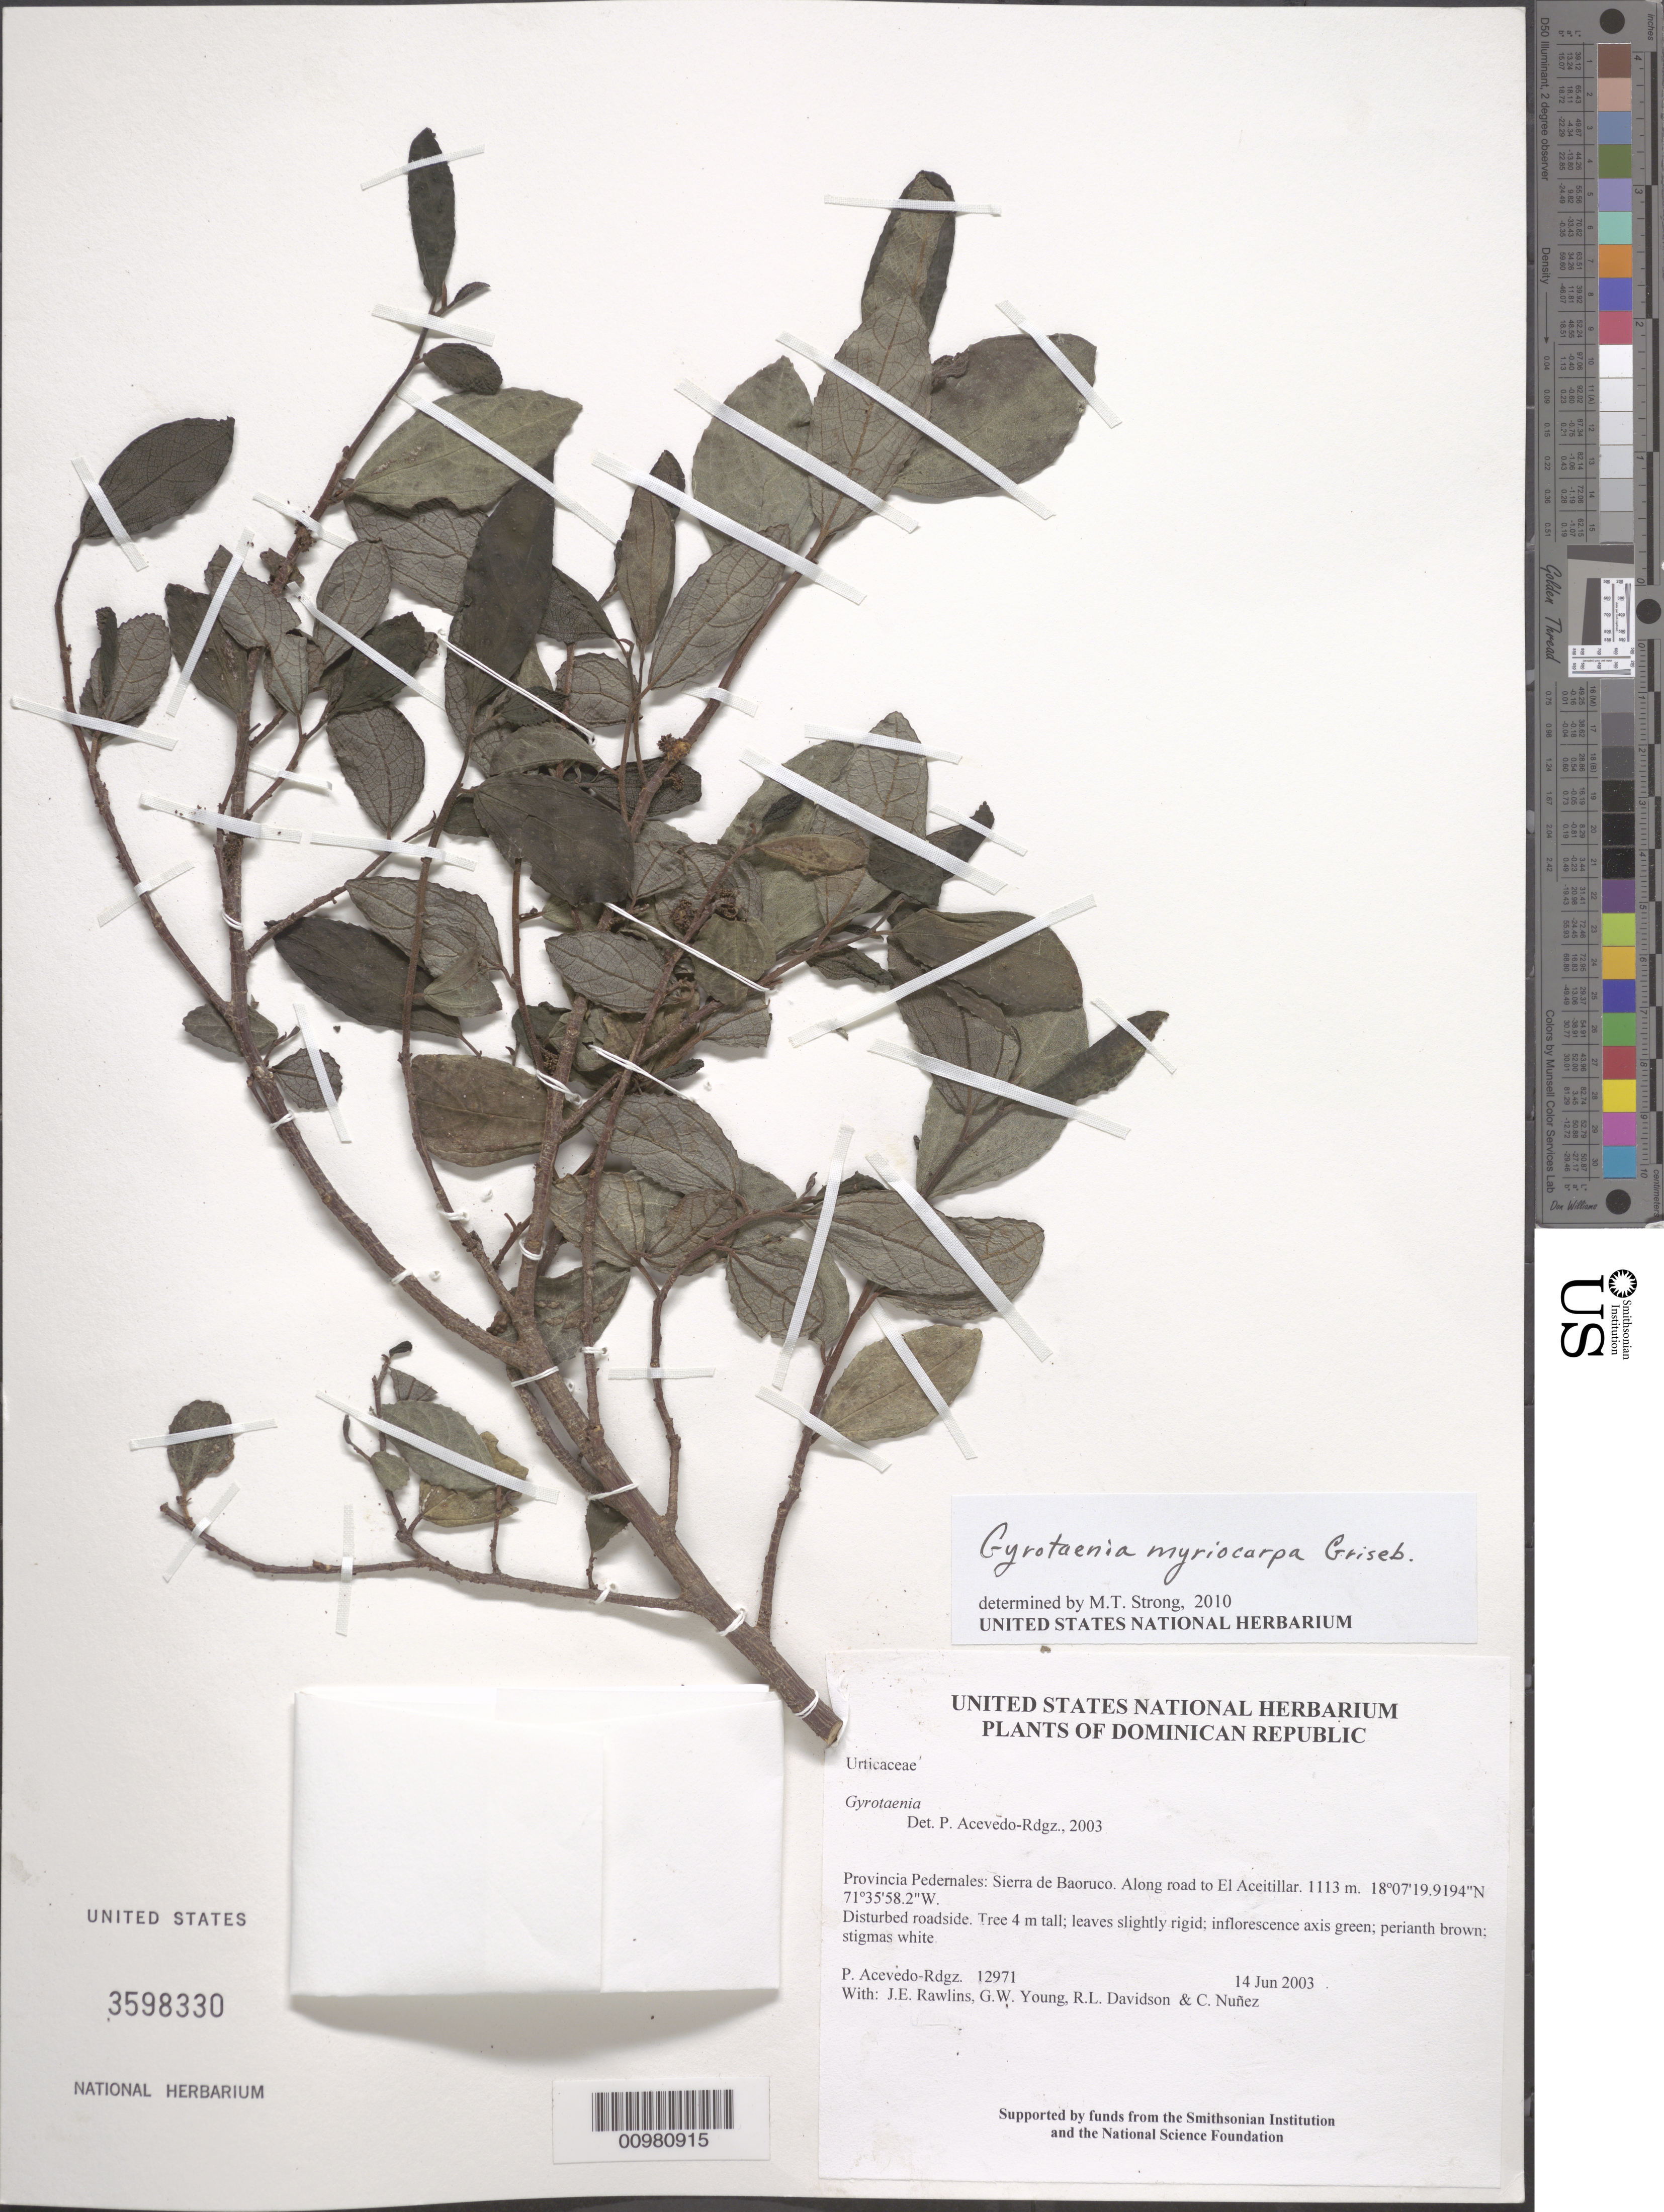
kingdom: Plantae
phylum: Tracheophyta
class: Magnoliopsida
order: Rosales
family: Urticaceae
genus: Gyrotaenia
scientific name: Gyrotaenia myriocarpa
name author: Griseb.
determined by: Strong, M. T., (US), Smithsonian Institution - National Museum of Natural History (UNITED STATES)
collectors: P. Acevedo-Rodr., J. Rawlins, G. Young, R. Davidson & C. Nunez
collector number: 12971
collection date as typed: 14 Jun 2003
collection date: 2003-06-14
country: Dominican Republic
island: Hispaniola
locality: Provincia Pedernales: Sierra de Baoruco. Along road to El Aceitillar.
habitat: Disturbed roadside.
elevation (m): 1113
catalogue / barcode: US 3598330